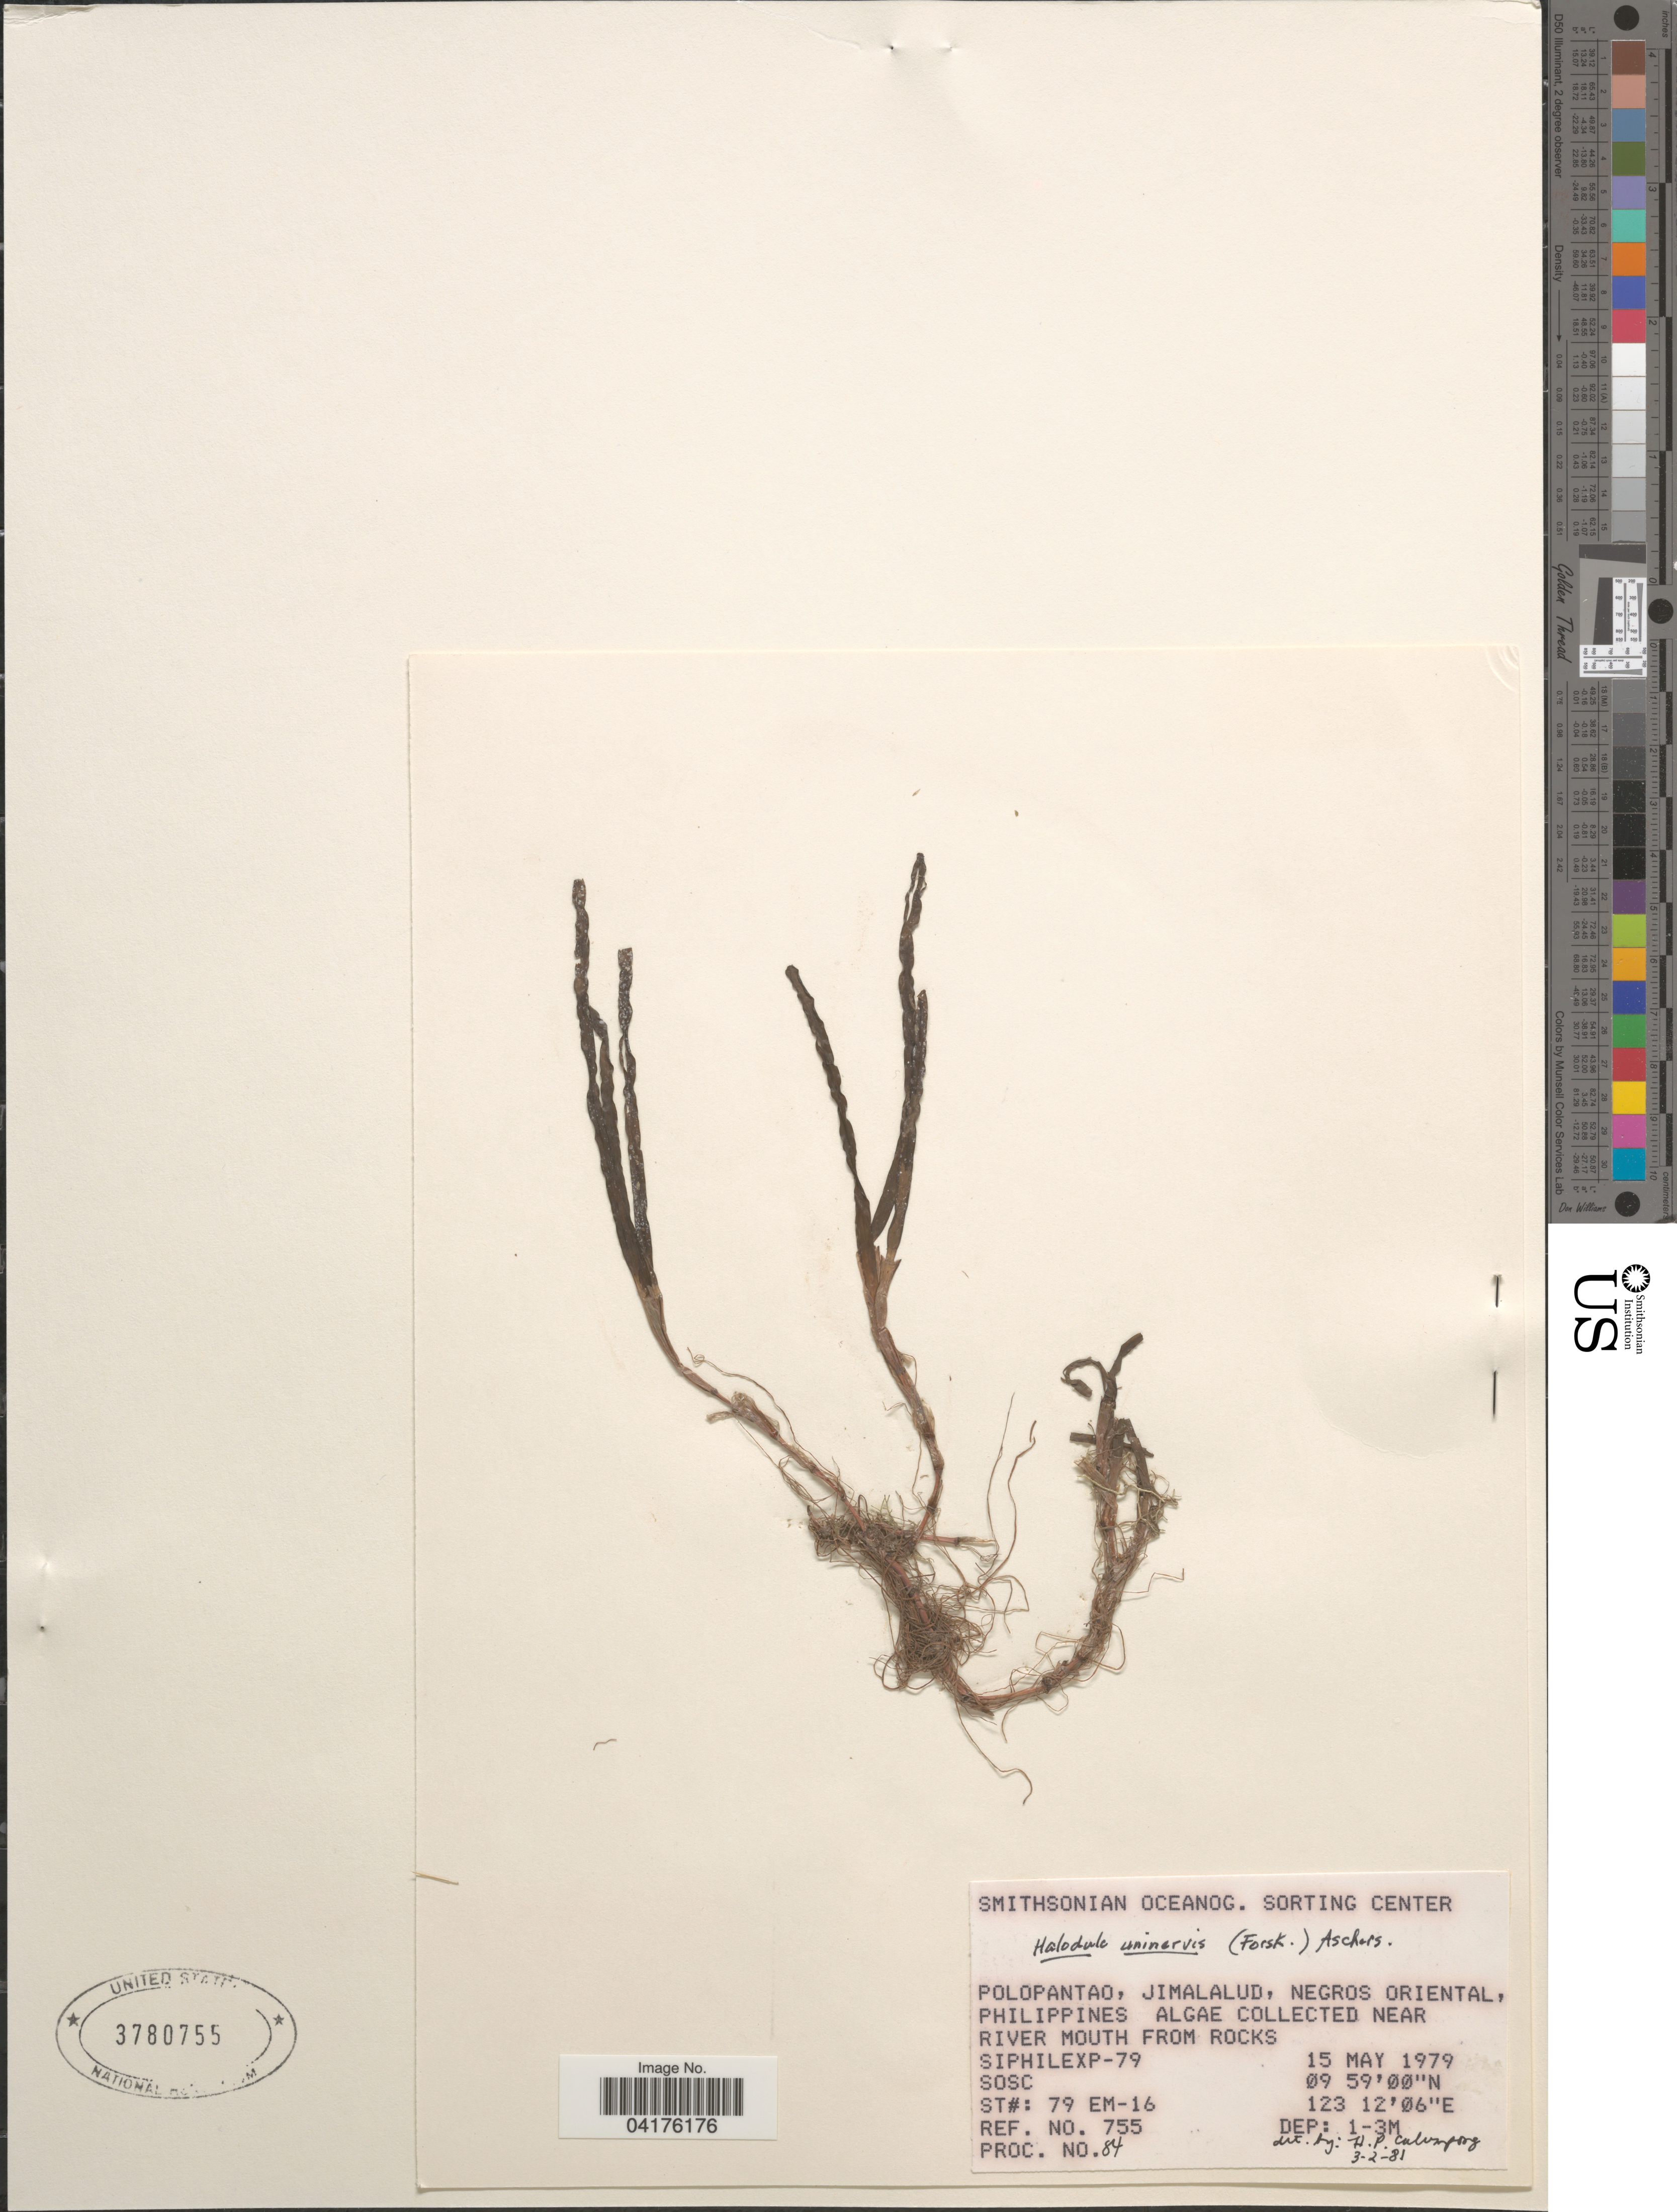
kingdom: Plantae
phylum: Tracheophyta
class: Liliopsida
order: Alismatales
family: Cymodoceaceae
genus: Halodule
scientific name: Halodule uninervis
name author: (Forssk.) Asch.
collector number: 79 Em-16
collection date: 1979-05-15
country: Philippines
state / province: Central Visayas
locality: Polopantao, Jimalalud, Negros Oriental.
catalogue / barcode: US 3780755